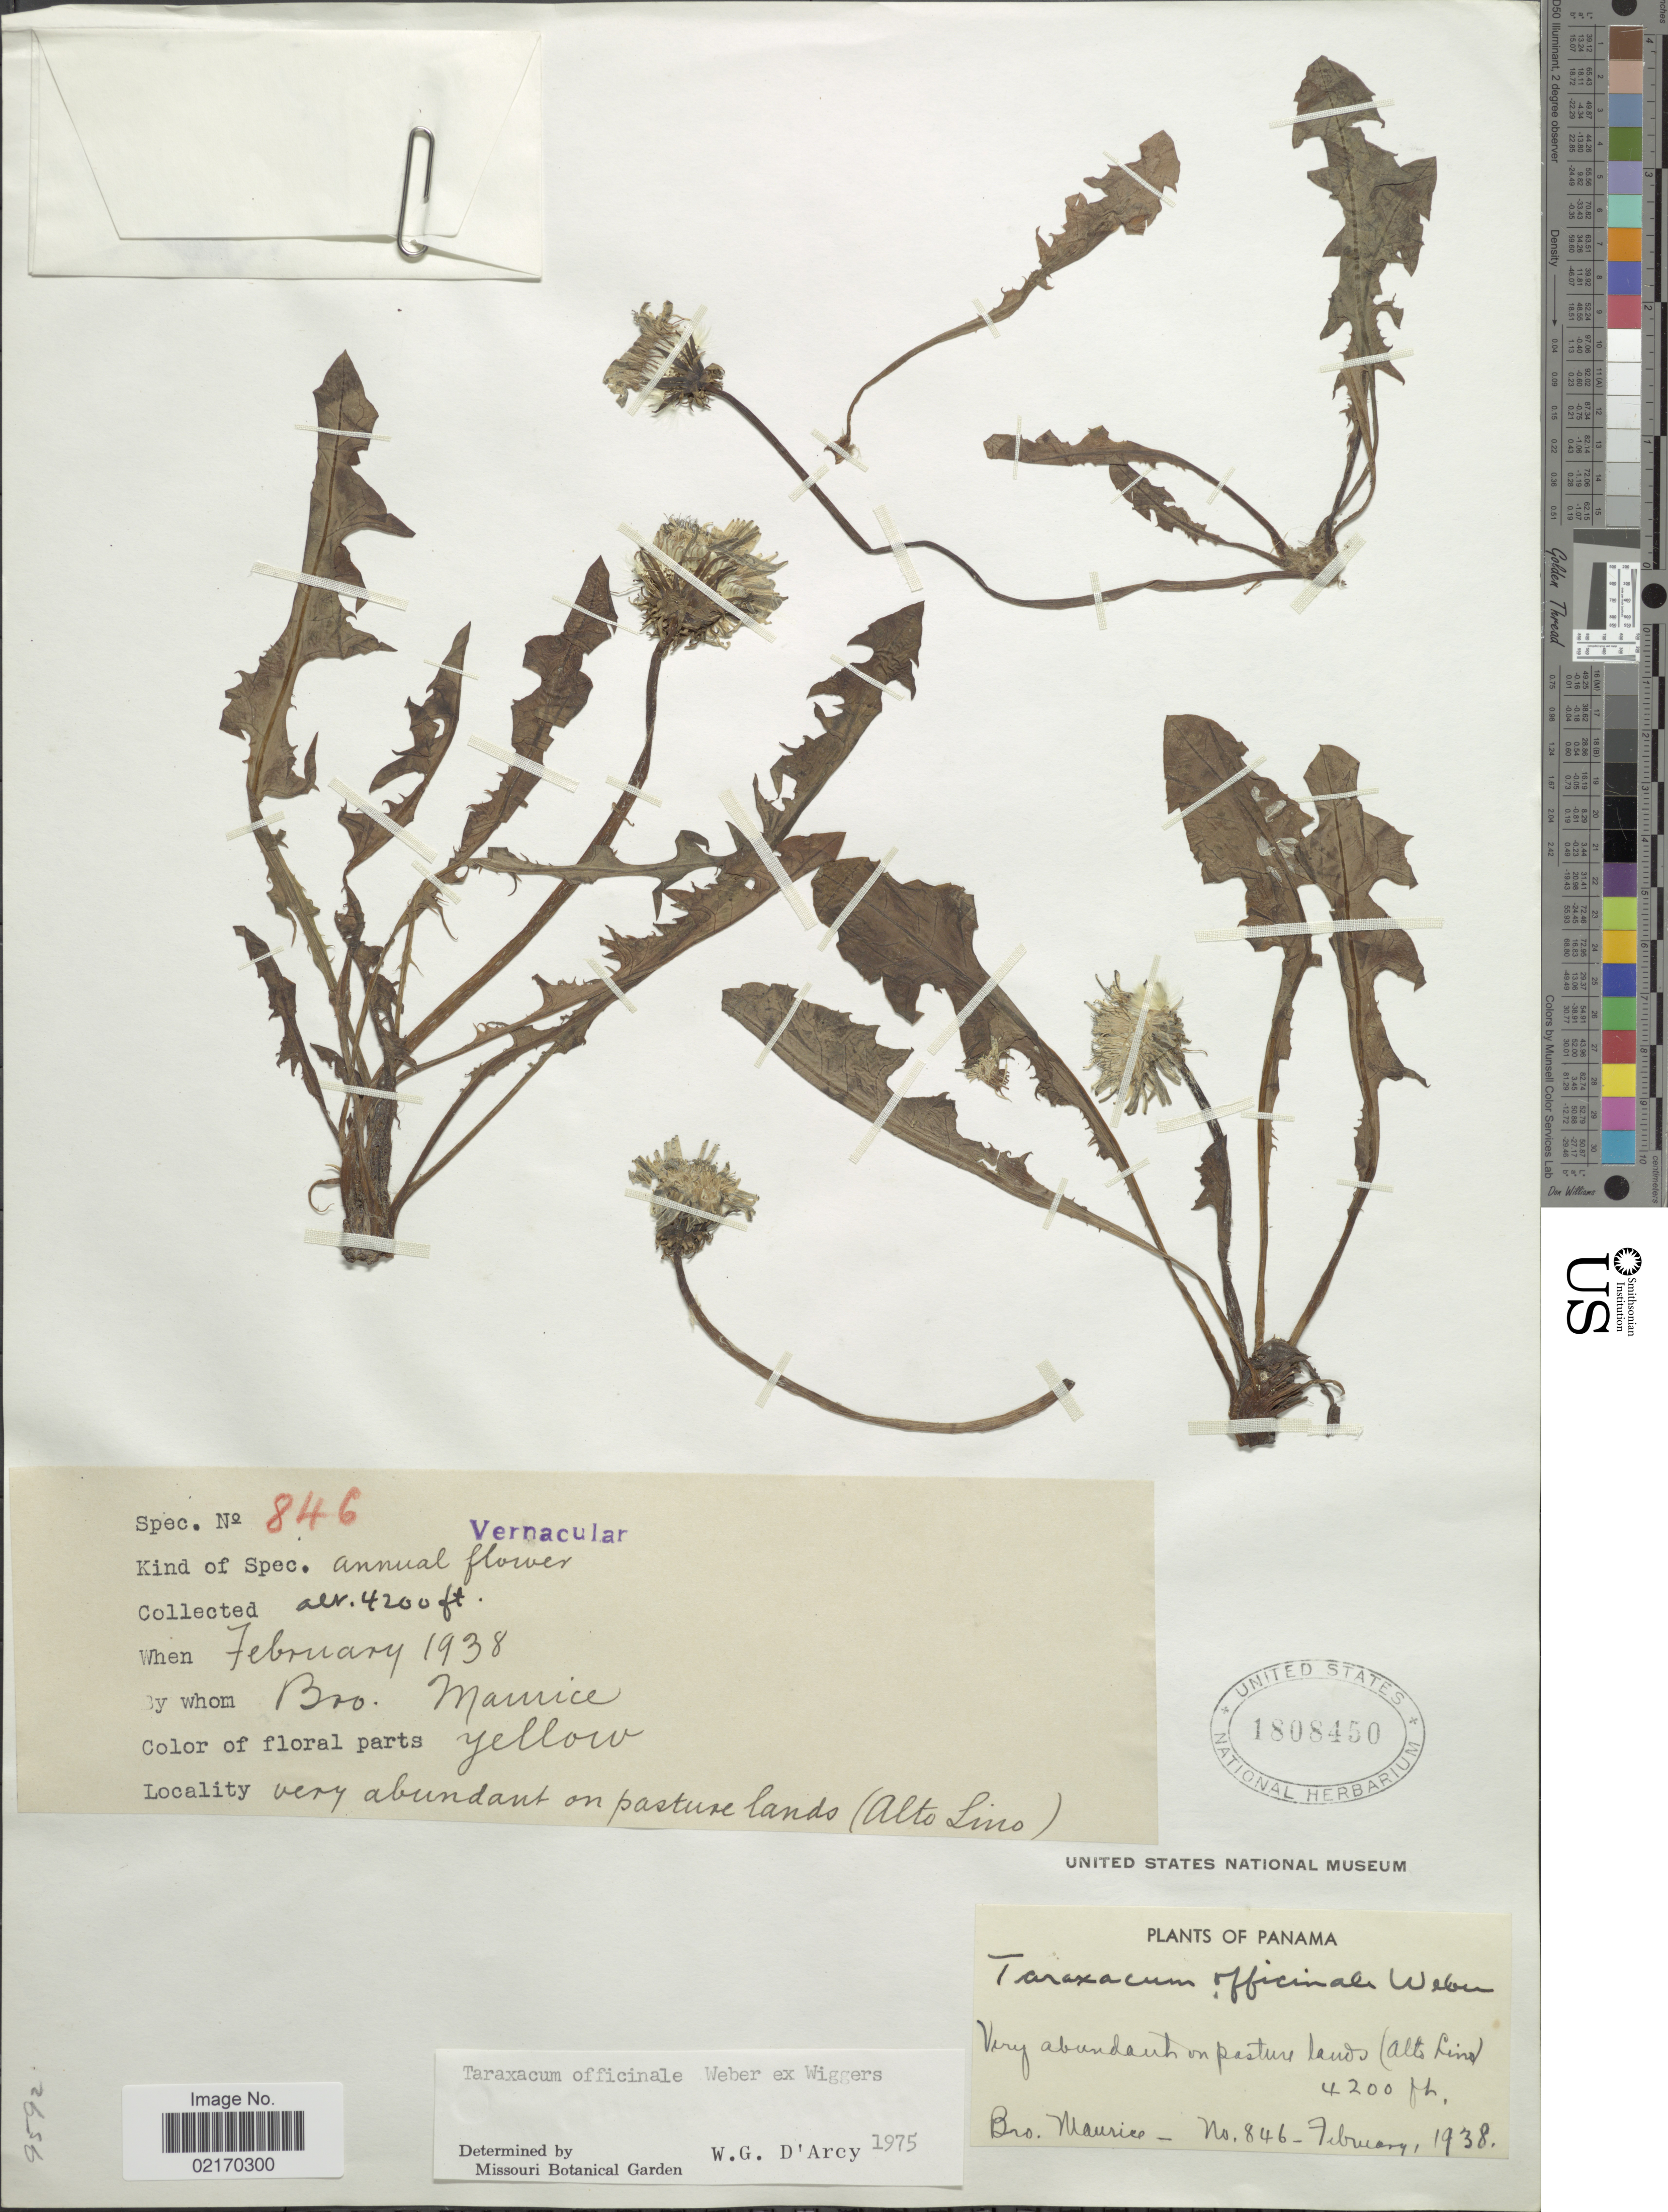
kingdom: Plantae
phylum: Tracheophyta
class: Magnoliopsida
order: Asterales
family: Asteraceae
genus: Taraxacum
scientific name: Taraxacum officinale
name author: G.H. Weber ex F.H. Wigg.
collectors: B. Maurice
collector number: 846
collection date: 1938-02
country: Panama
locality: (alto Lino)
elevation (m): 1280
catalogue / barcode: US 1808450